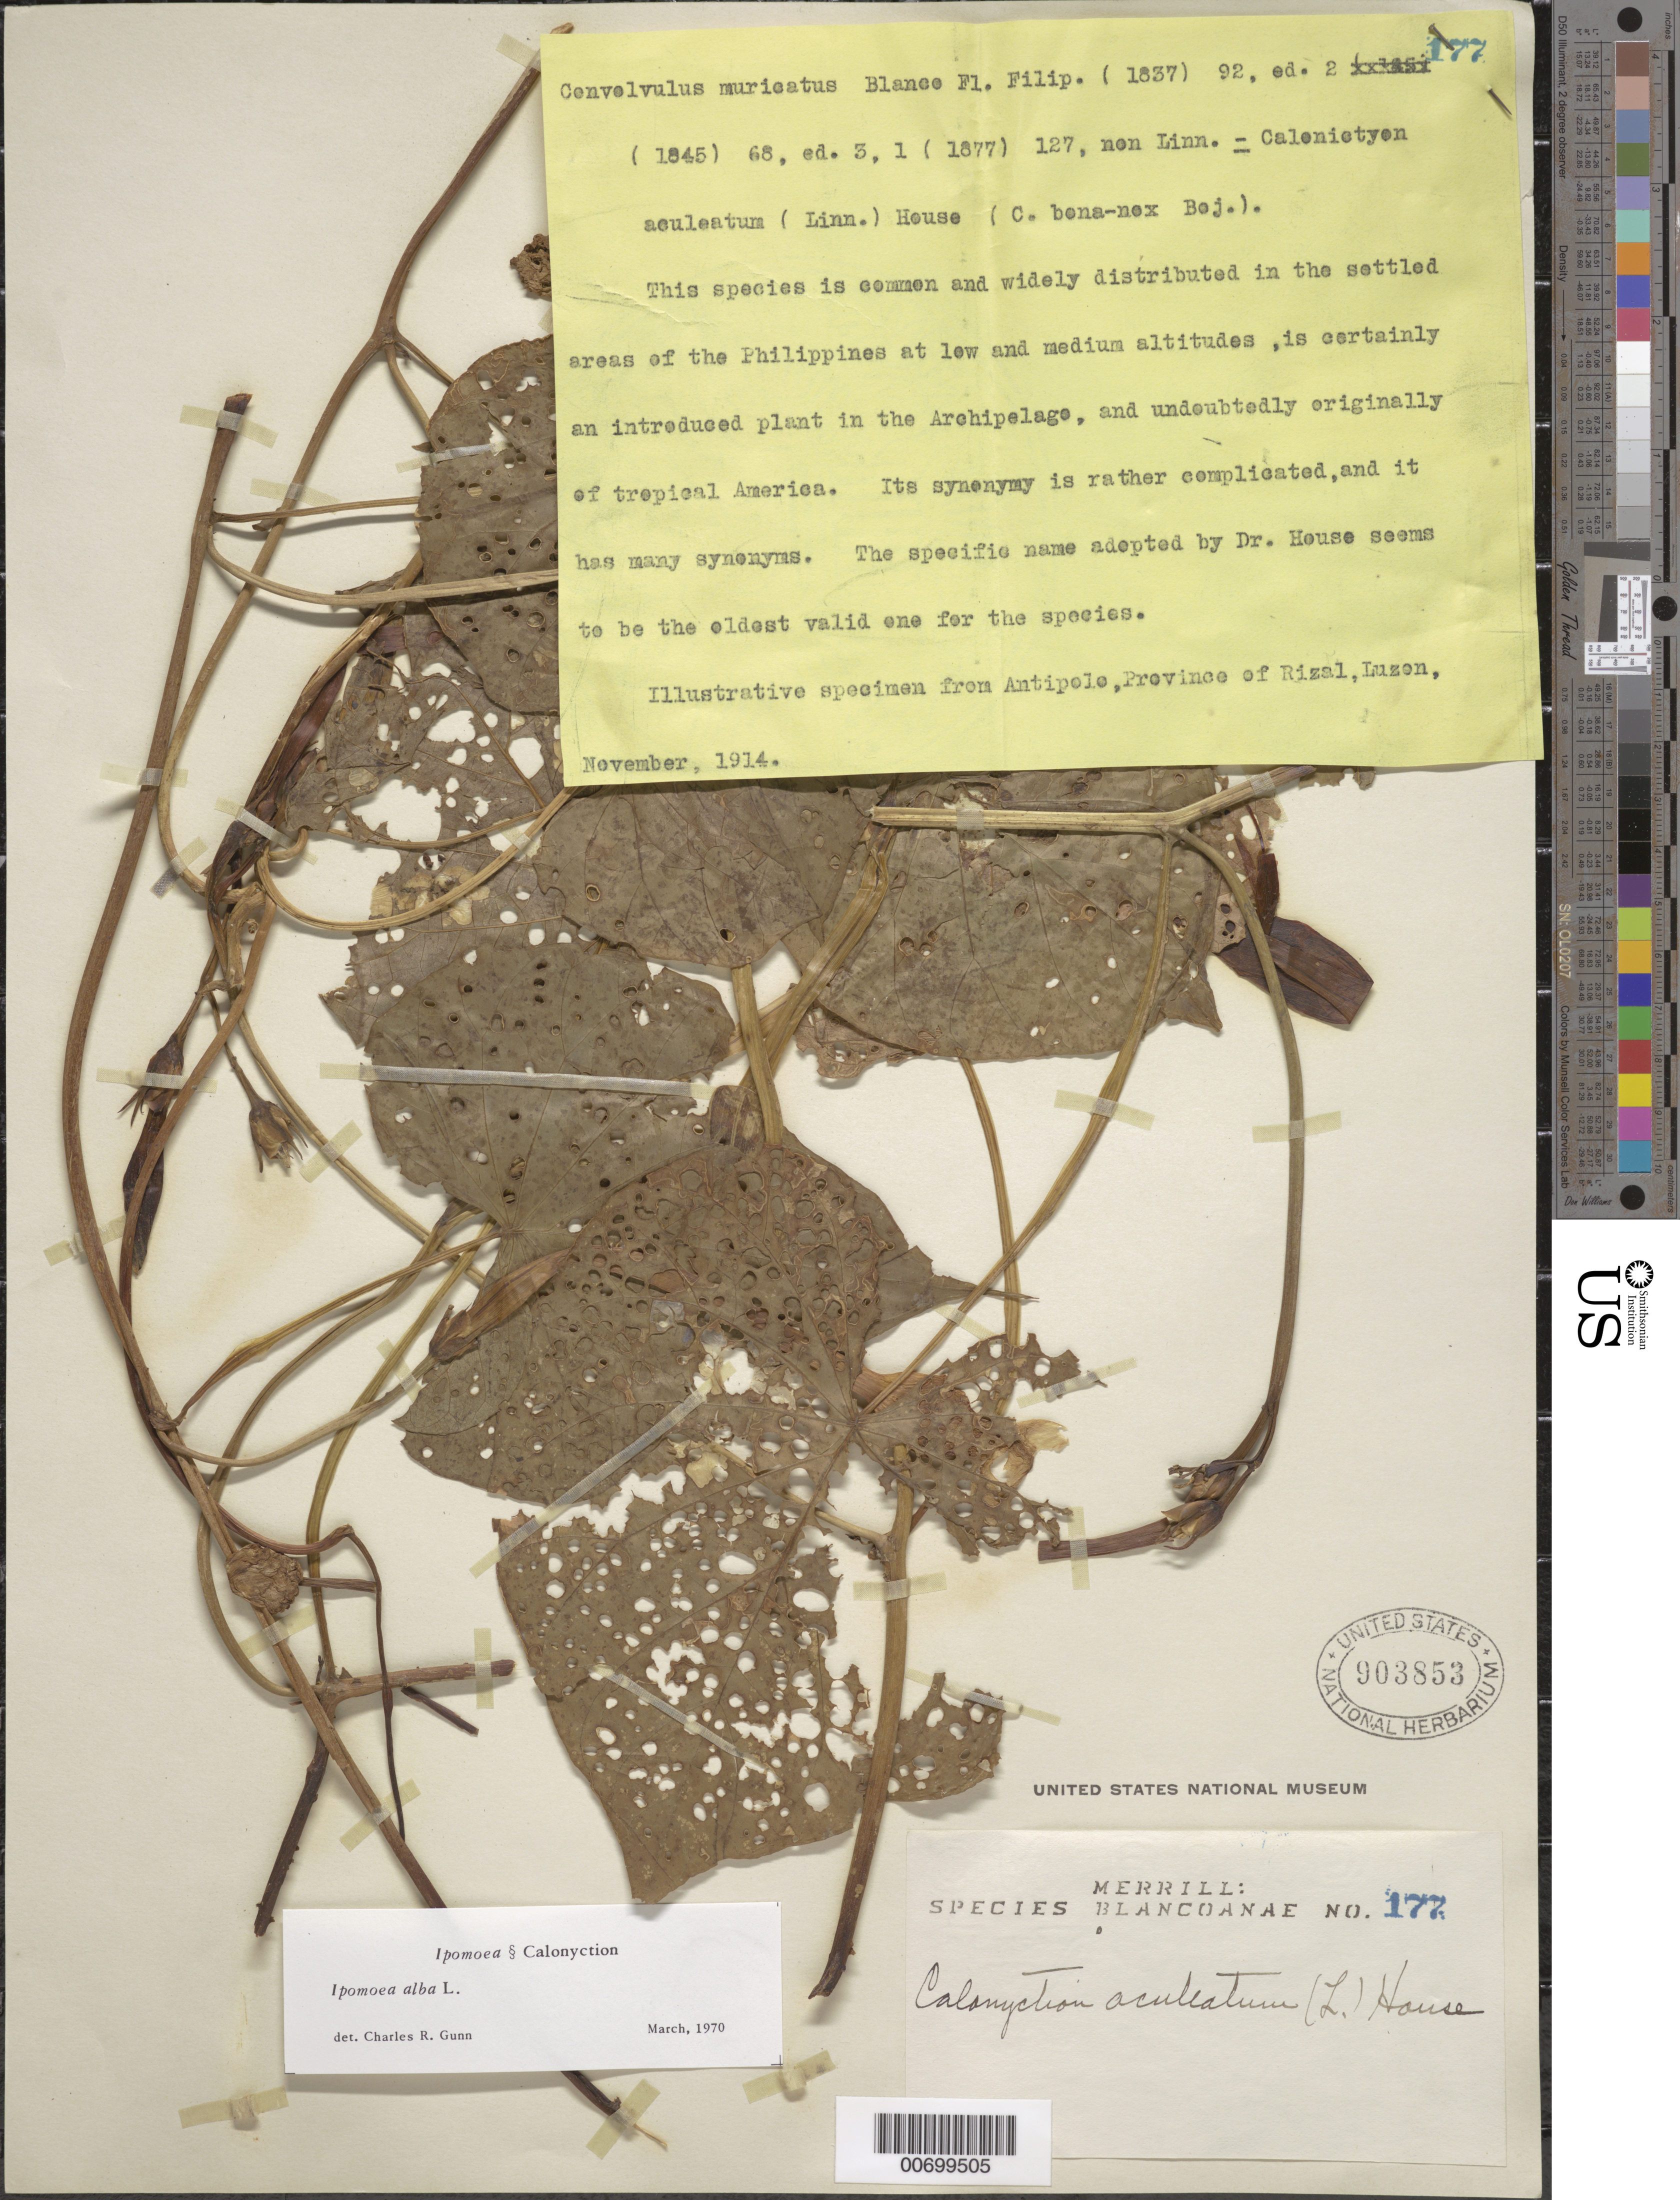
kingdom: Plantae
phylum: Tracheophyta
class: Magnoliopsida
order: Solanales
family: Convolvulaceae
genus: Ipomoea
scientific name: Ipomoea alba L.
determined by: Gunn, C. R.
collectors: E. D. Merrill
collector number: Sp. Blancoan. 0177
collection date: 1914-11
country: Philippines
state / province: Calabarzon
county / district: Rizal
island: Luzon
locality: Antipolo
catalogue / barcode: US 903853